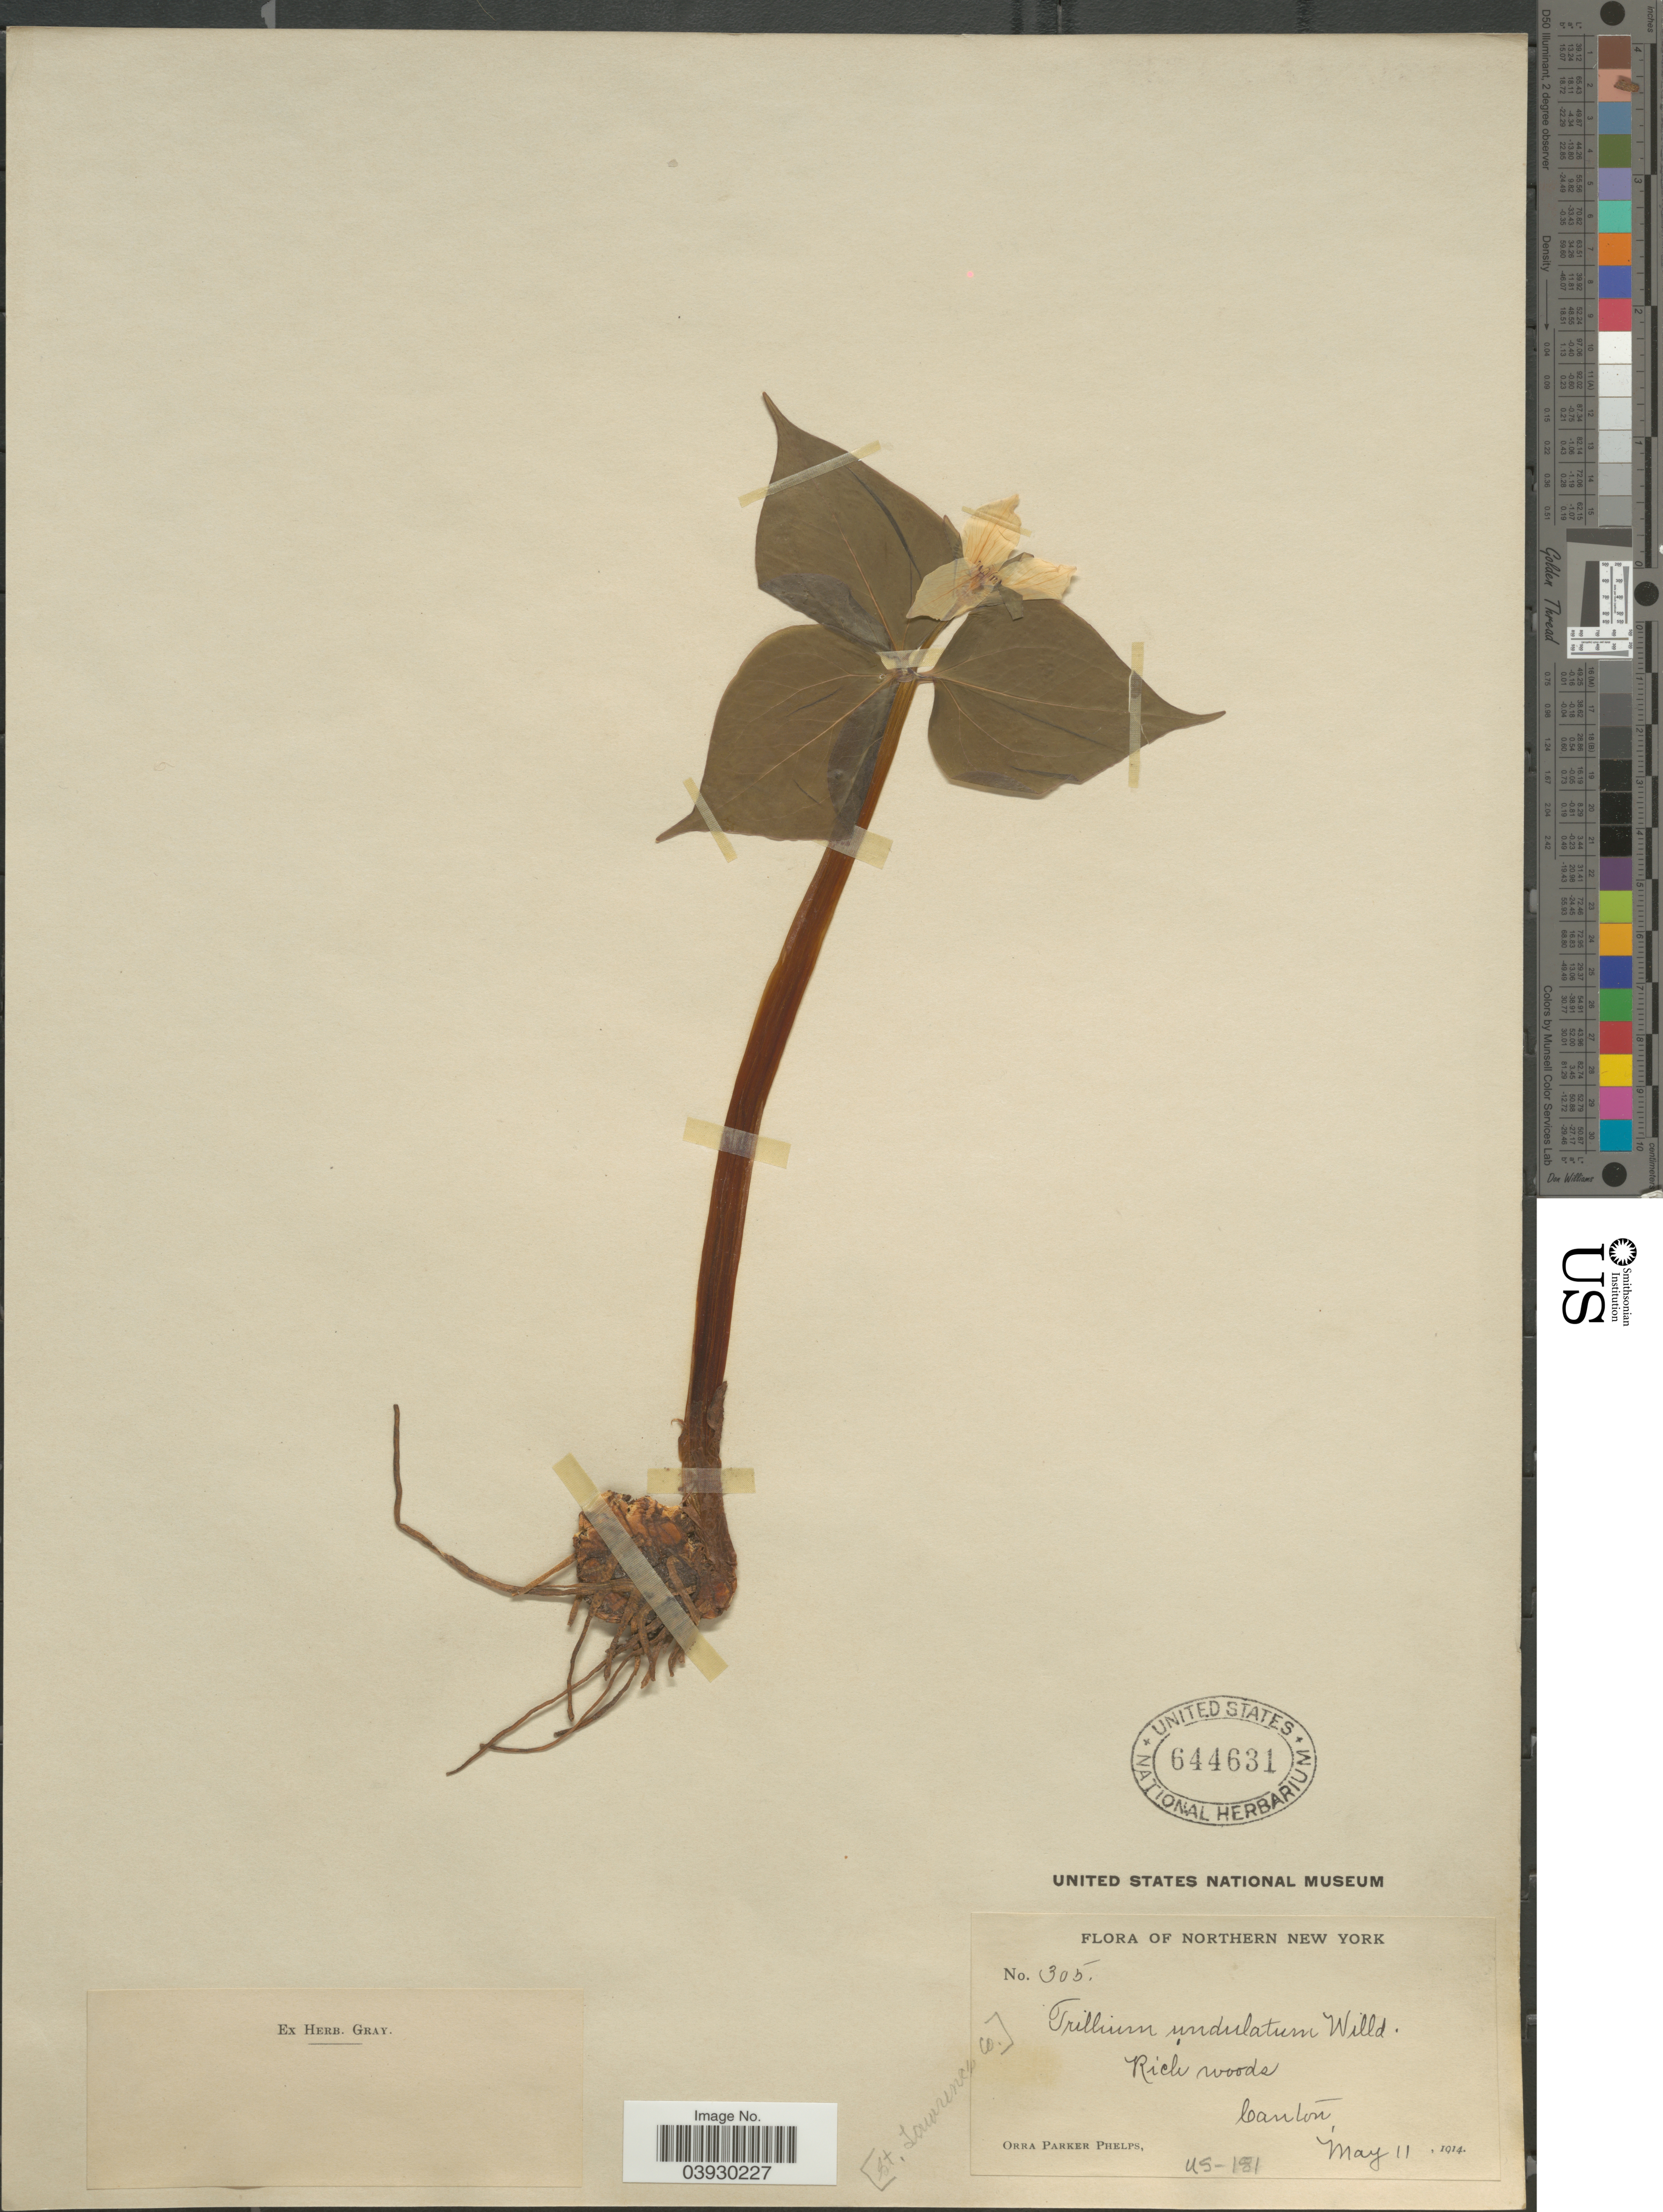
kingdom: Plantae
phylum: Tracheophyta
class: Liliopsida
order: Liliales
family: Melanthiaceae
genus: Trillium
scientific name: Trillium undulatum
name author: Willd.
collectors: O. P. Phelps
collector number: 305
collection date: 1914-05-11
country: United States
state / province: New York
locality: Northern New York. Canton. St. Lawrence Co.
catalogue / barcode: US 644631